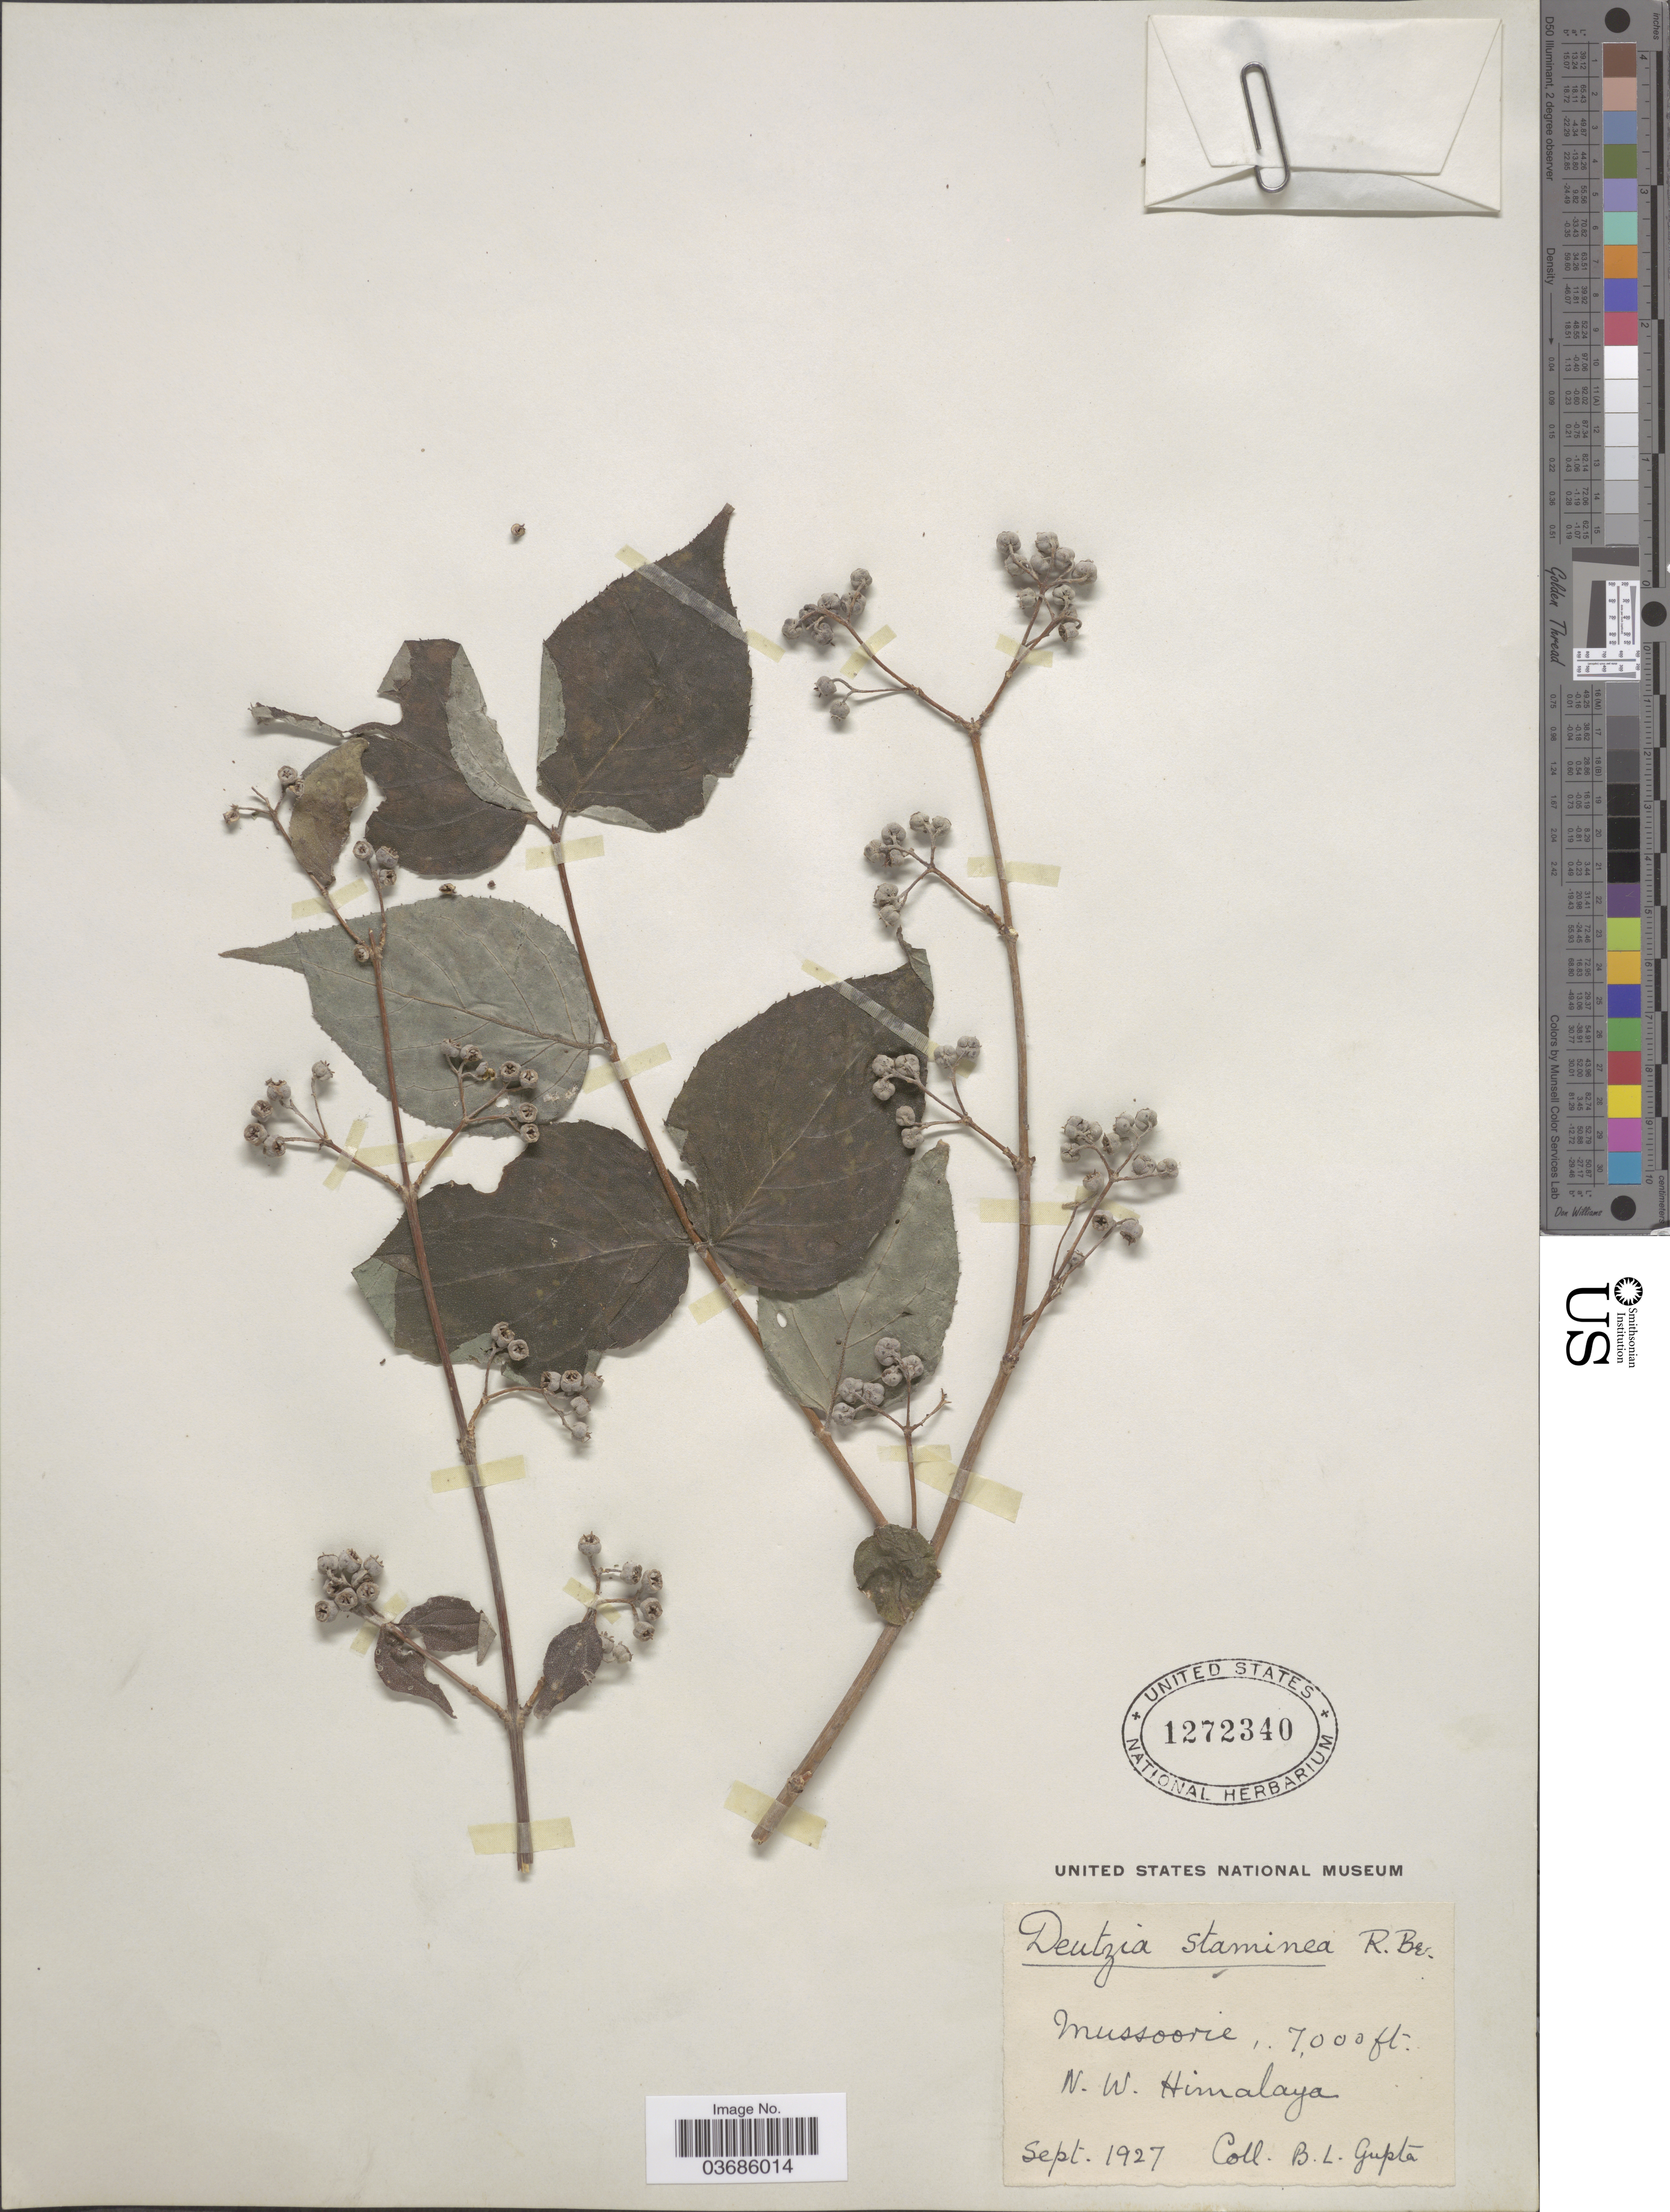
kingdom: Plantae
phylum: Tracheophyta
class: Magnoliopsida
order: Cornales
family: Hydrangeaceae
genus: Deutzia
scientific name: Deutzia staminea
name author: R. Br. ex Wall.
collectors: B. L. Gupta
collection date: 1927-09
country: India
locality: Mussoorie. N.W. Himalaya.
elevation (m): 2134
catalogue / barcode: US 1272340